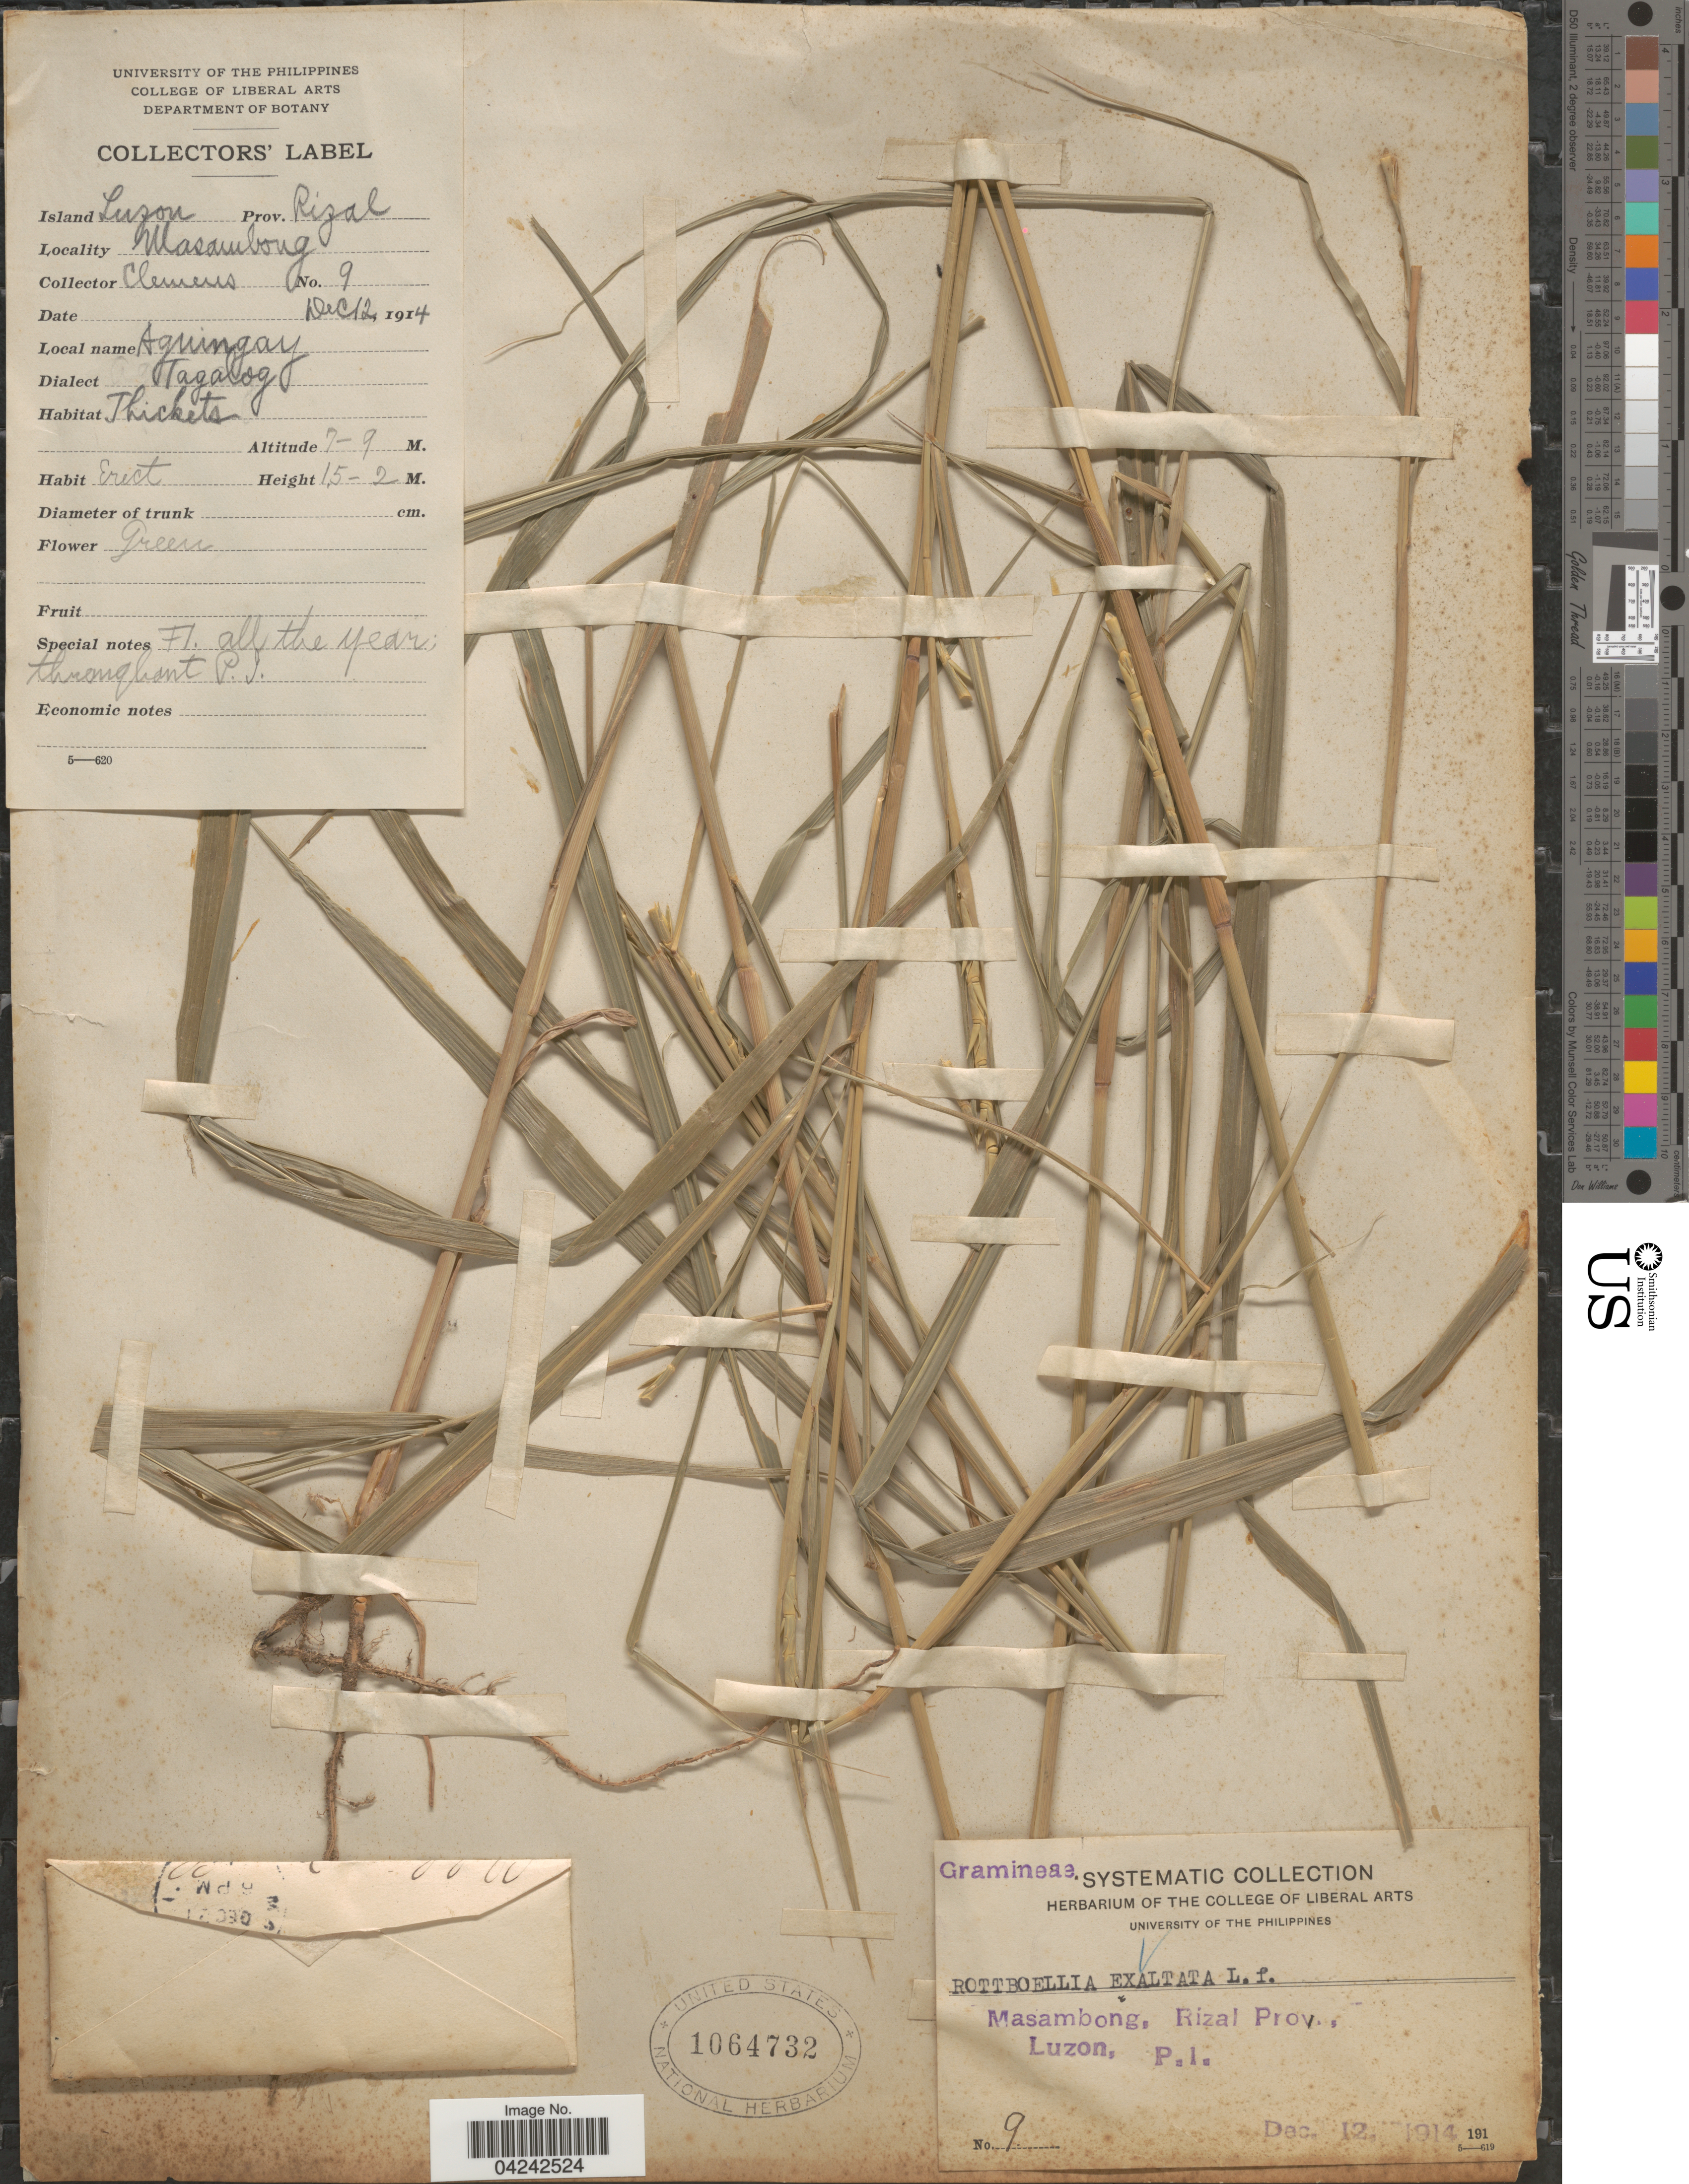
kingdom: Plantae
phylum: Tracheophyta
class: Liliopsida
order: Poales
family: Poaceae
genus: Rottboellia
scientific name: Rottboellia cochinchinensis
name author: (Lour.) Clayton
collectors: -. Clemens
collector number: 9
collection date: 1914-12-12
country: Philippines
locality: Island Luzon. Prov. Rizal. Masambong.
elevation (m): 7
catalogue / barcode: US 1064732